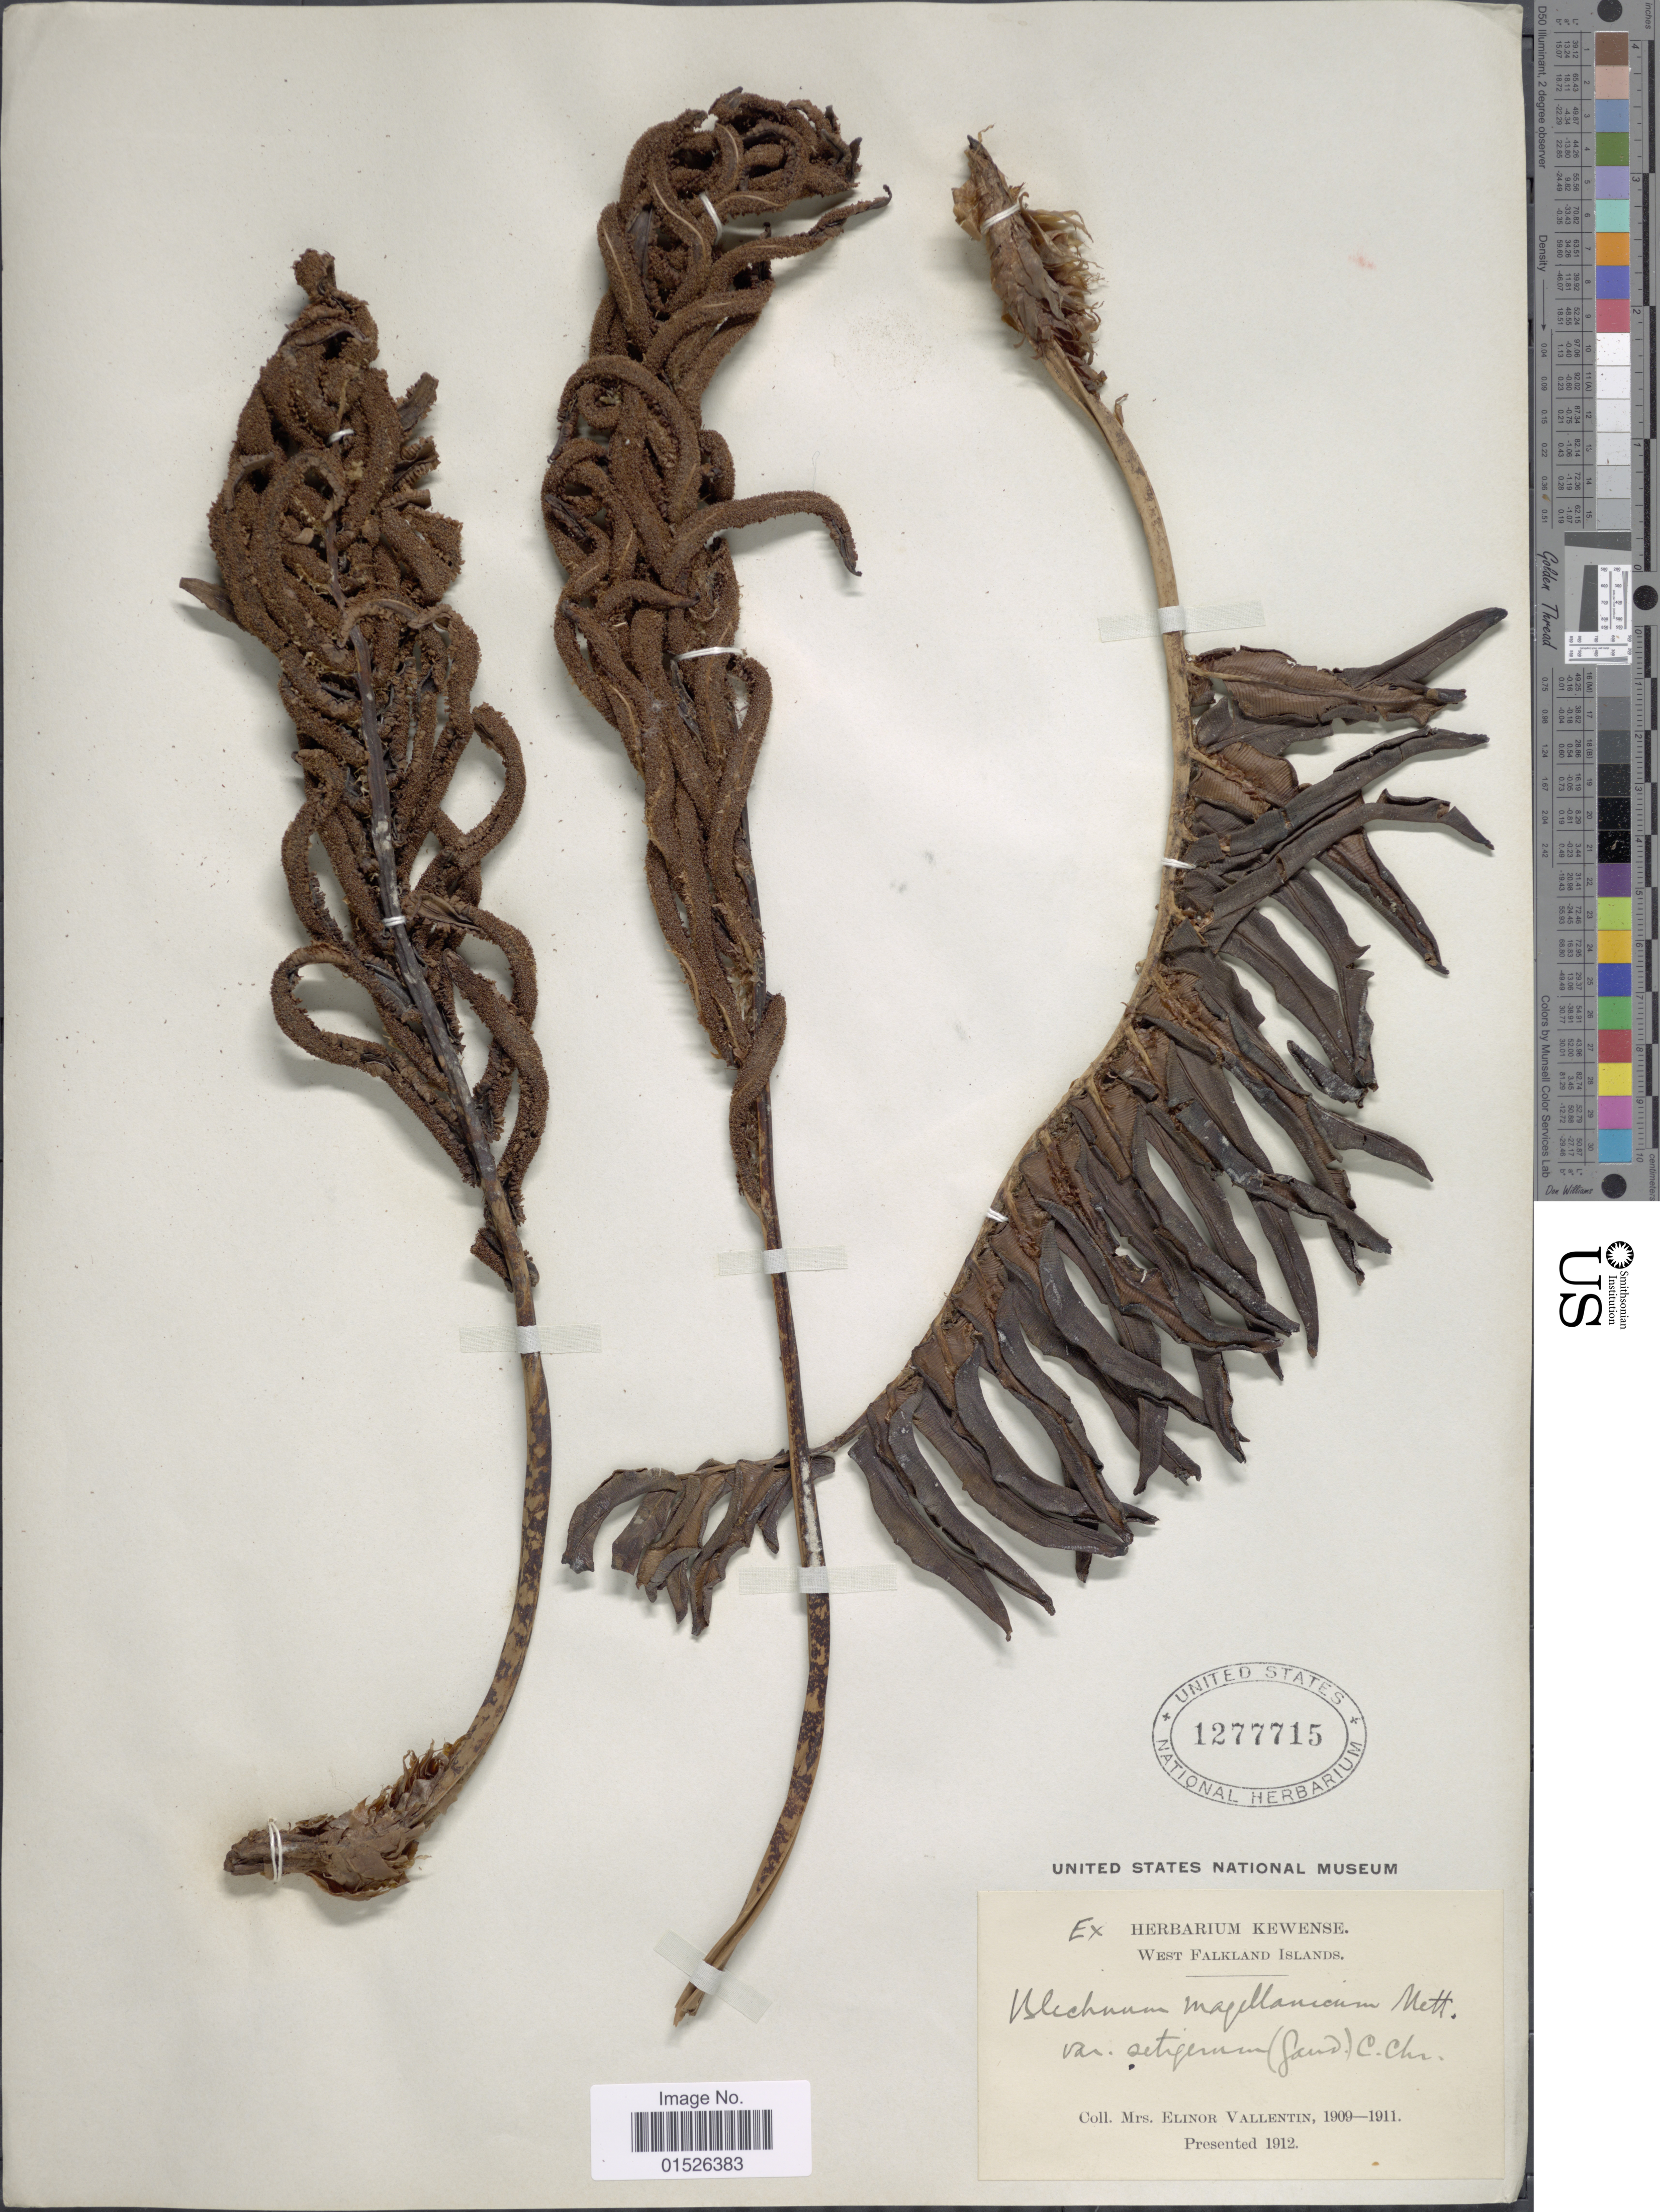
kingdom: Plantae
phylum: Tracheophyta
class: Polypodiopsida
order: Polypodiales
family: Blechnaceae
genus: Blechnum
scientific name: Blechnum magellanicum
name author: Mett.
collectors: E. Vallentin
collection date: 1909/1911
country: Falkland Islands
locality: West Falkland Islands.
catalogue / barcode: US 1277715